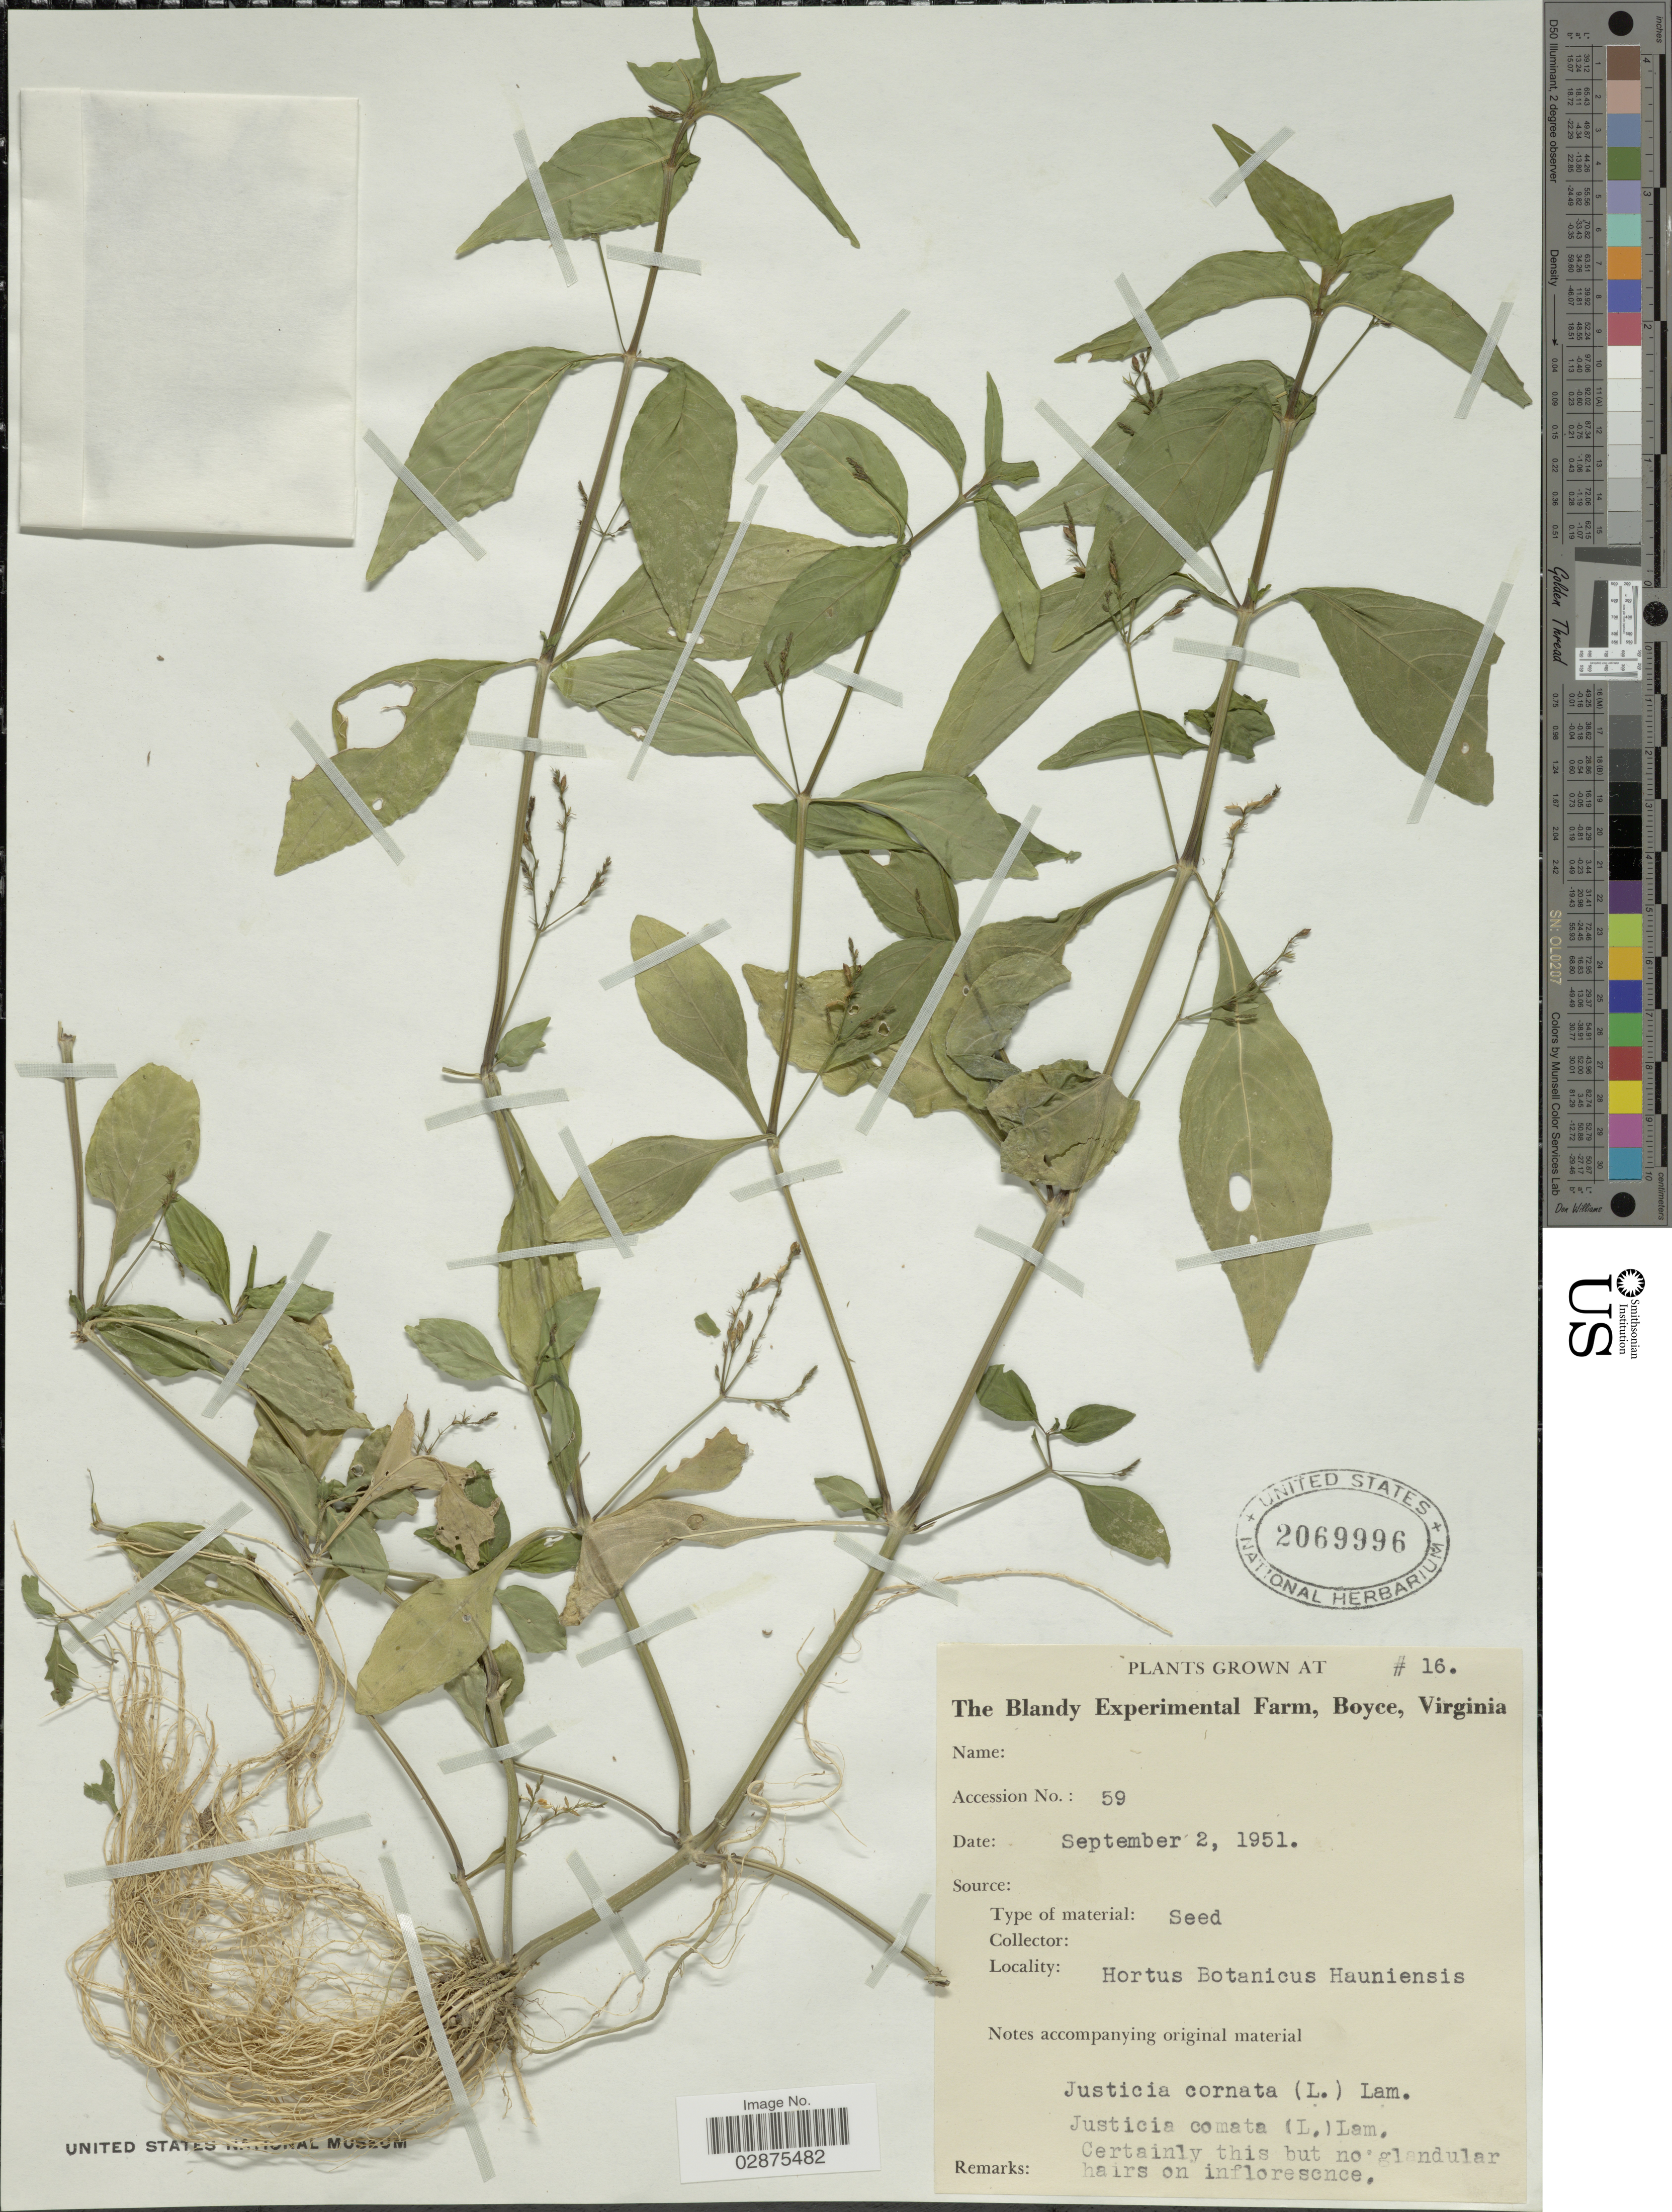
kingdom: Plantae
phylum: Tracheophyta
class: Magnoliopsida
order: Lamiales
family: Acanthaceae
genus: Justicia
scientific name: Justicia comata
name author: (L.) Lam.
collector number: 16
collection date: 1951-09-02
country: United States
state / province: Virginia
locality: The Blandy Experimental Farm, Boyce.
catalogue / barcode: US 2069996